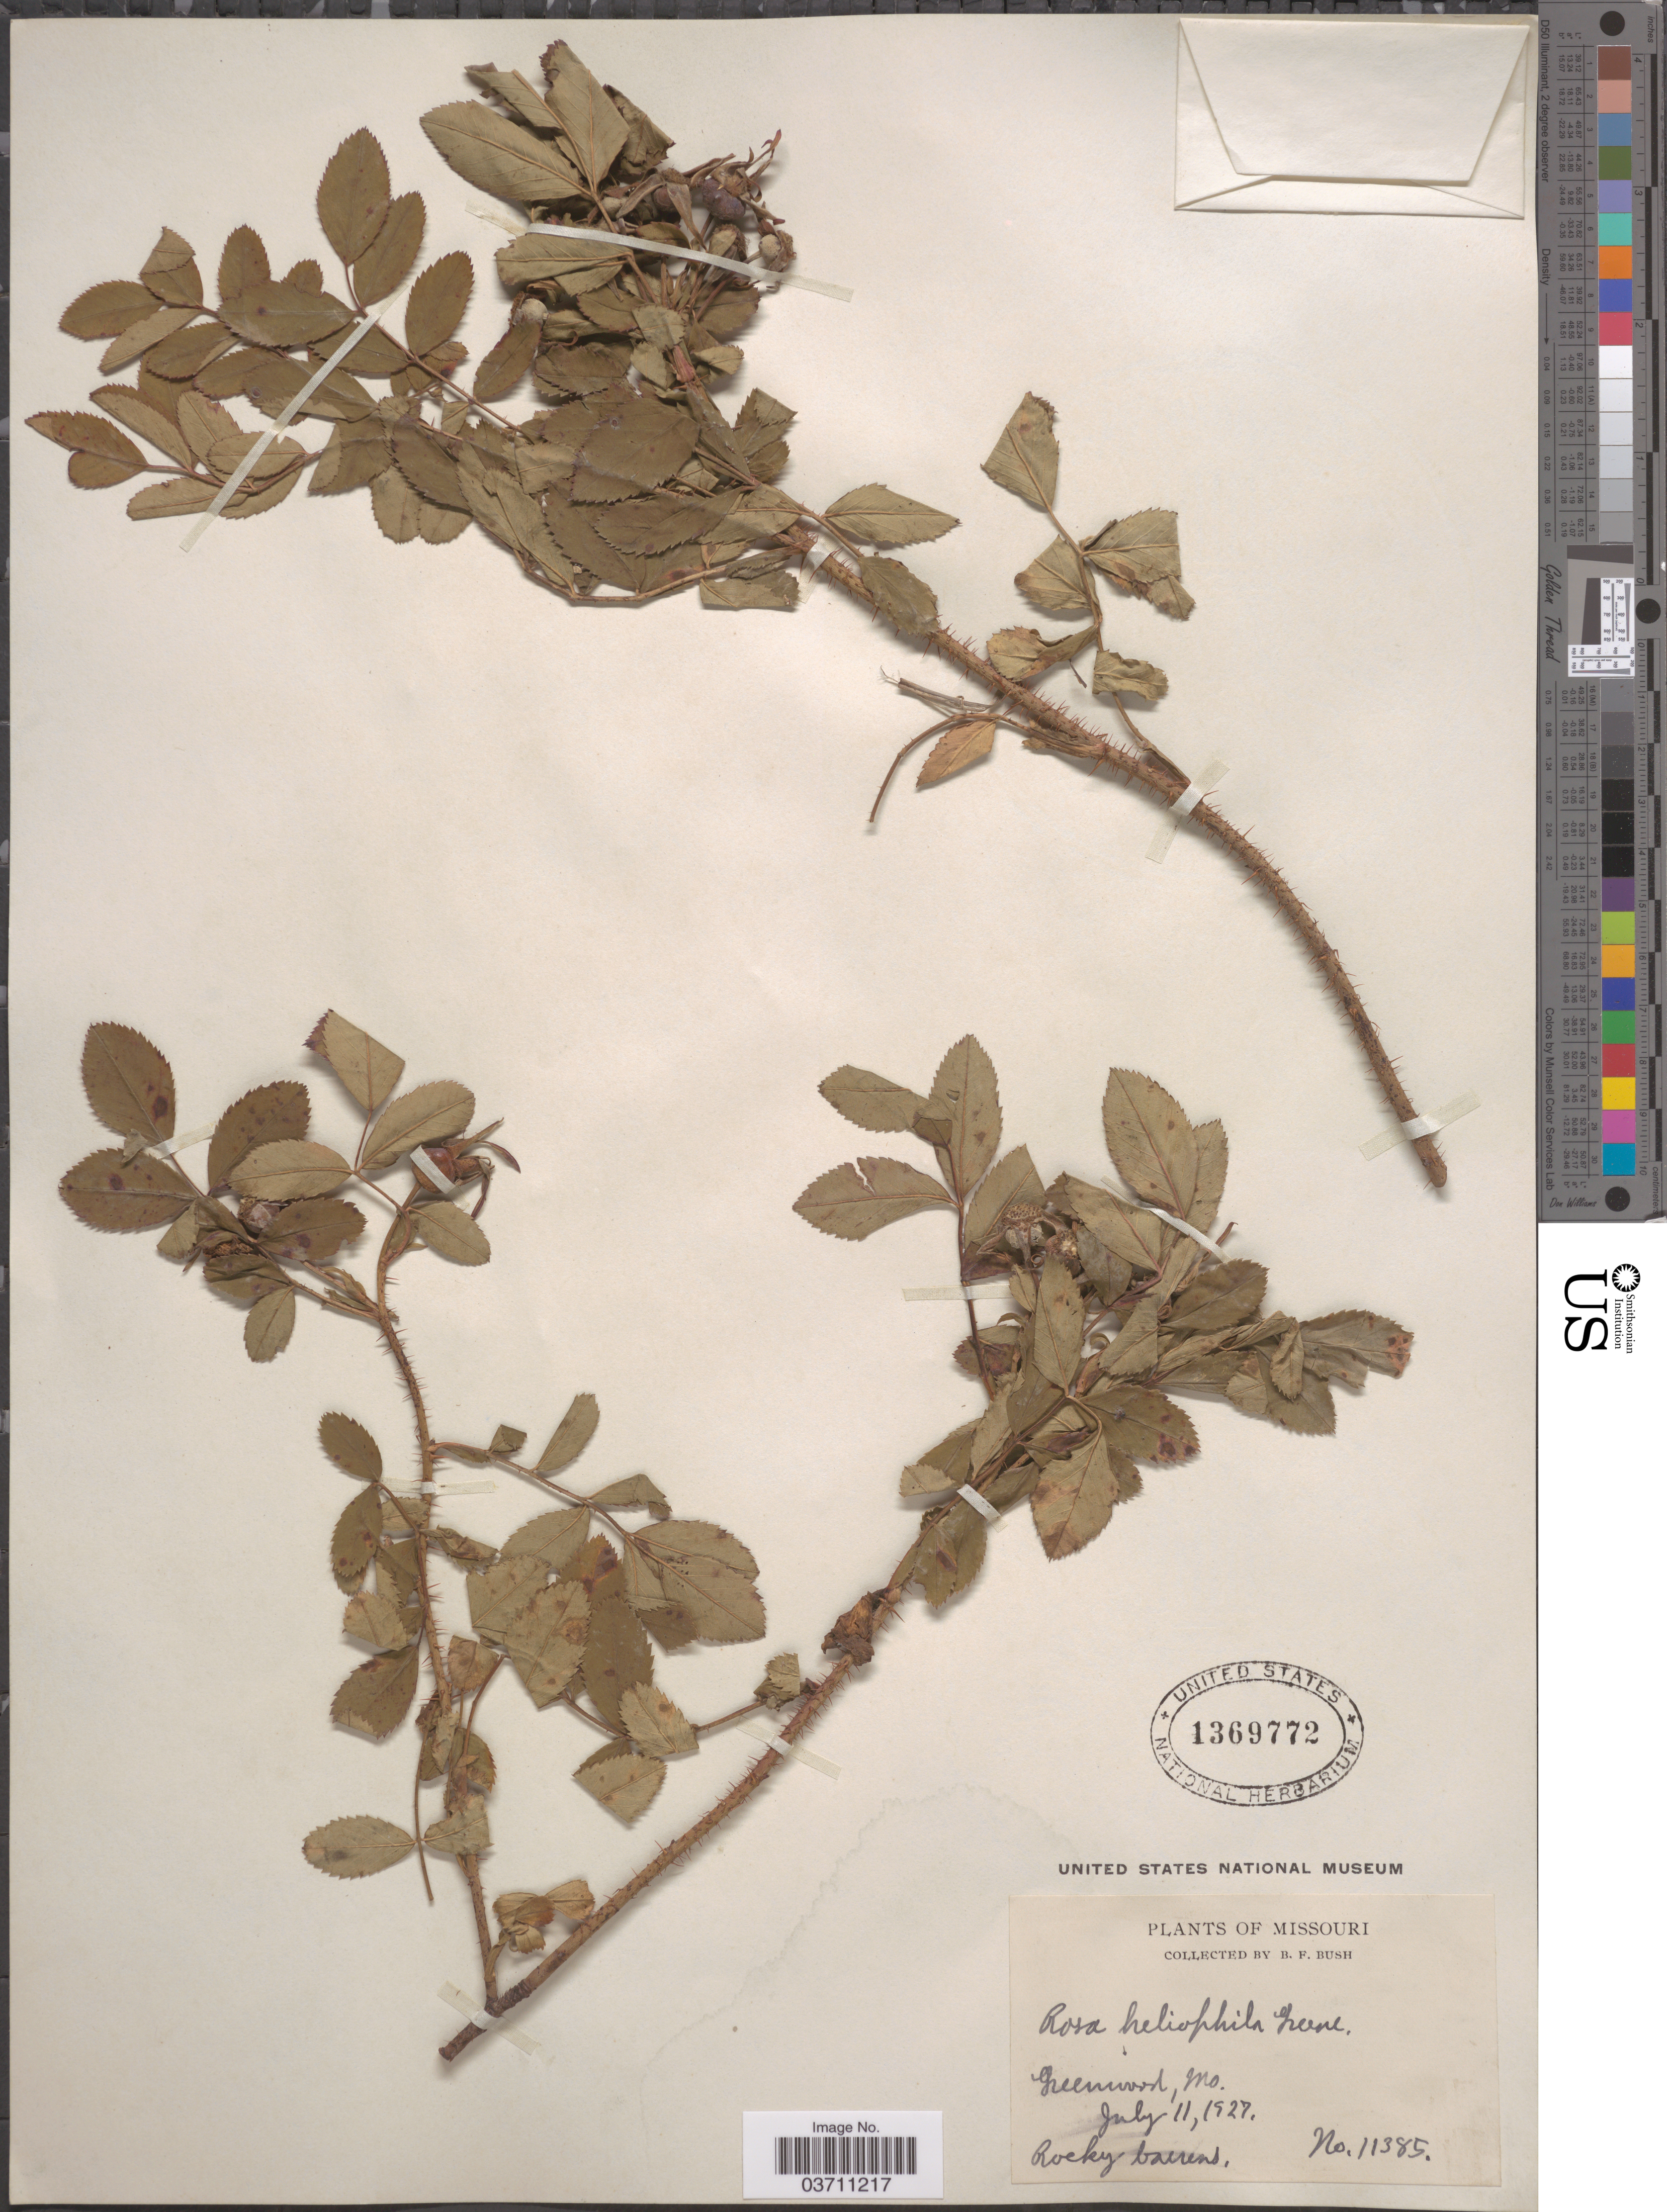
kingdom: Plantae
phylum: Tracheophyta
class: Magnoliopsida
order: Rosales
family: Rosaceae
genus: Rosa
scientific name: Rosa heliophila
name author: Greene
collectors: B. F. Bush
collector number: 11385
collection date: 1927-07-11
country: United States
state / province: Missouri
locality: Greenwood.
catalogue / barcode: US 1369772